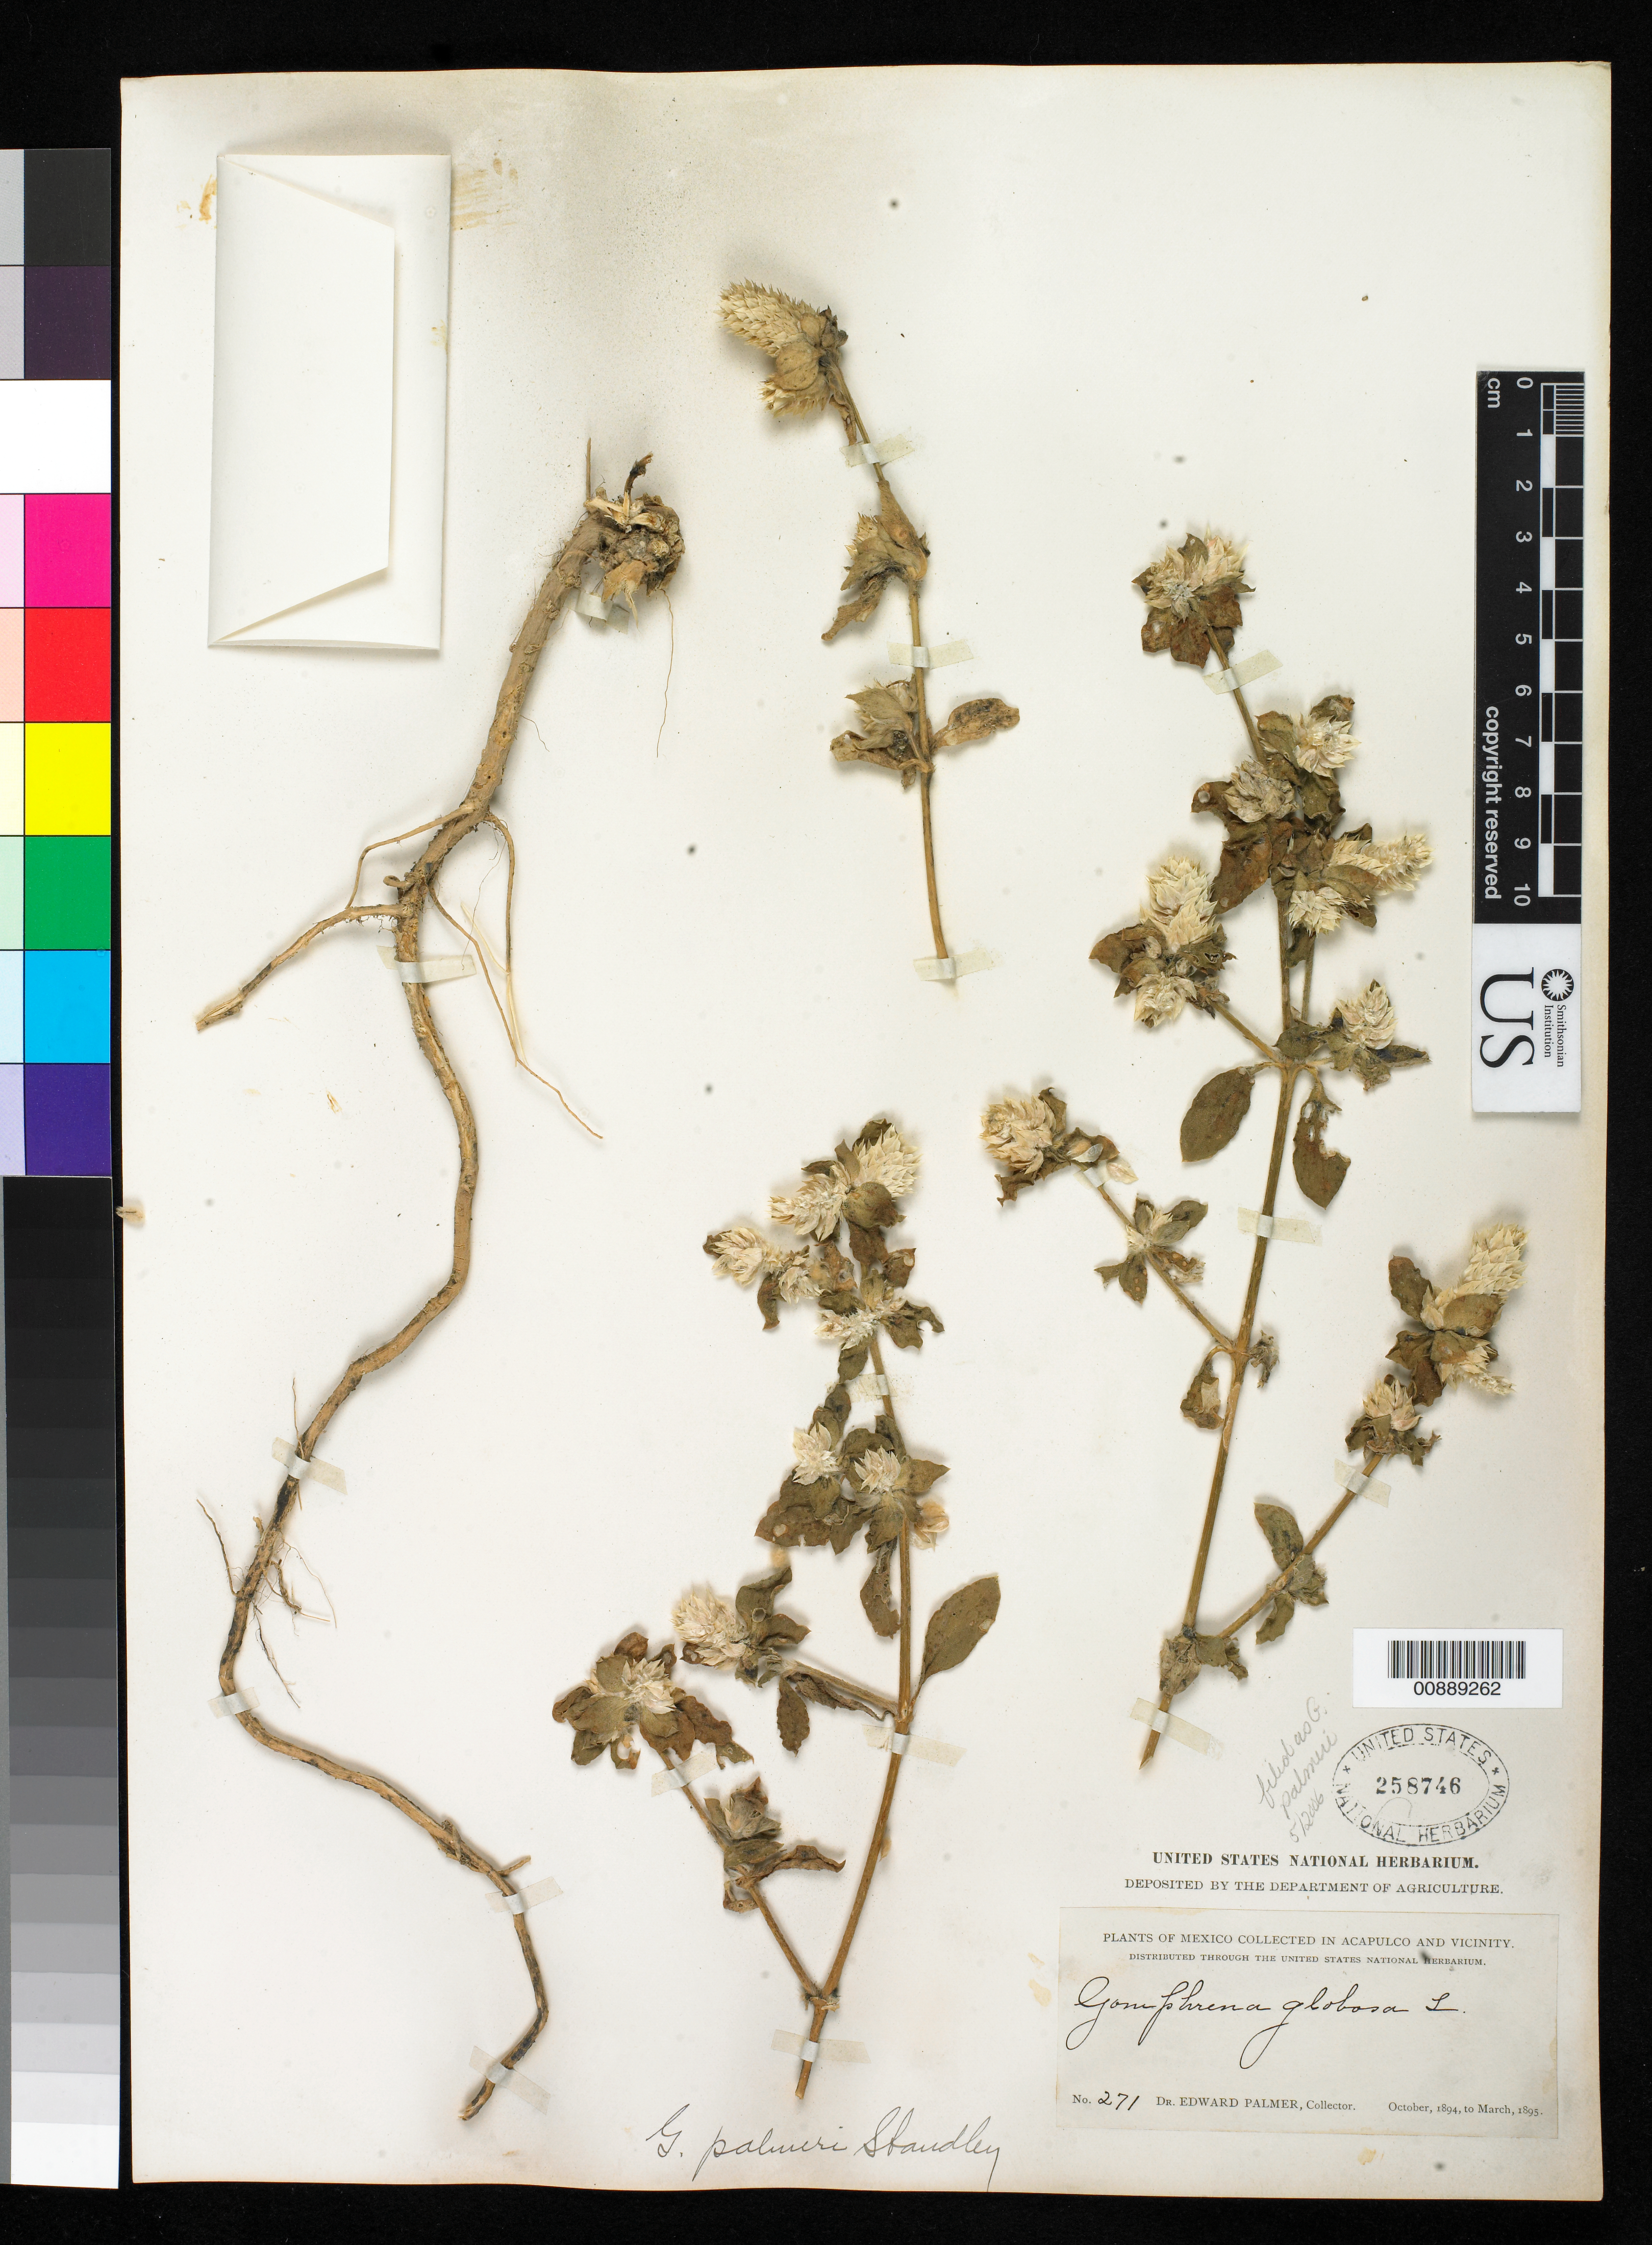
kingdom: Plantae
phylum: Tracheophyta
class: Magnoliopsida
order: Caryophyllales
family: Amaranthaceae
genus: Gomphrena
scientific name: Gomphrena palmeri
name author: Standl.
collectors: E. Palmer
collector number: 271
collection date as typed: Oct 1894 to -- Mar 1895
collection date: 1894-10/1895-03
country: Mexico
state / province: Guerrero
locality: Acapulco, Guerrero and vicinity.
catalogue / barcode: US 258746